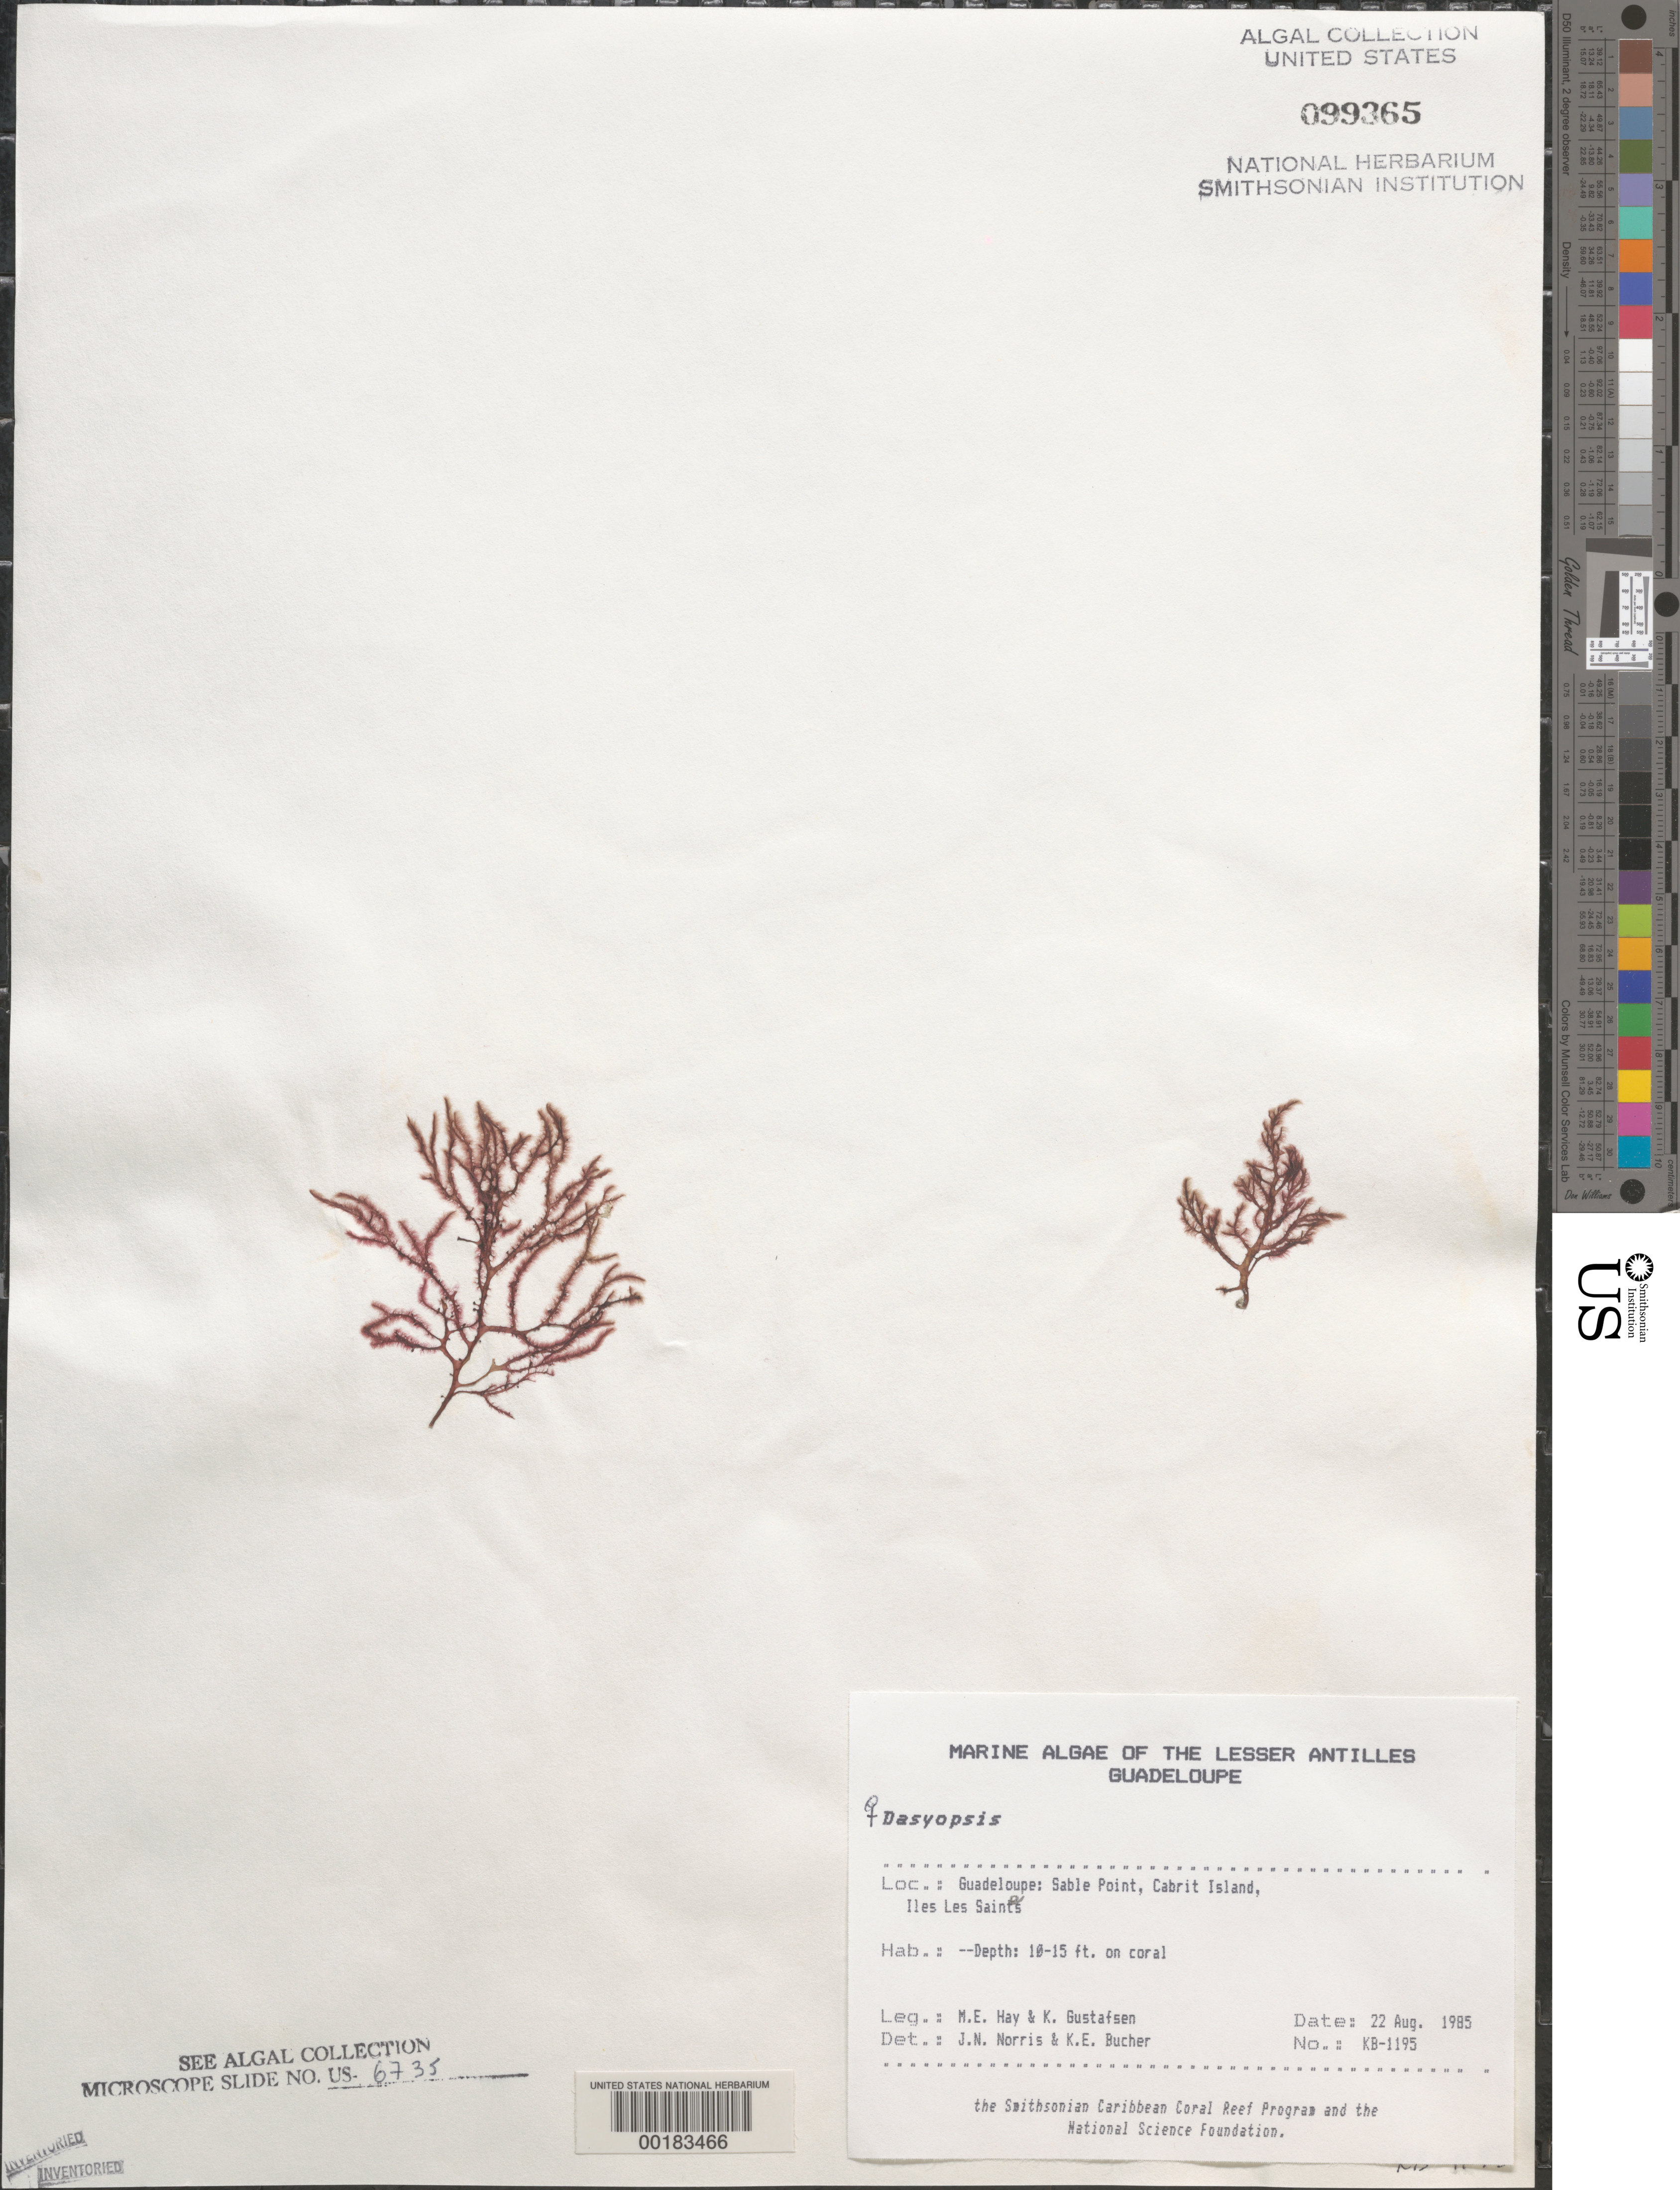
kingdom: Plantae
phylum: Rhodophyta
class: Florideophyceae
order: Ceramiales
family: Dasyaceae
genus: Dasyopsis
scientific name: Dasyopsis sp.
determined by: Norris, J. N.; Bucher, K. E.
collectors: M. E. Hay & K. Gustafsen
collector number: KB-1195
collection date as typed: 22 Aug 1985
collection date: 1985-08-22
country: Guadeloupe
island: Cabrit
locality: Sable Point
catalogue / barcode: US 99365